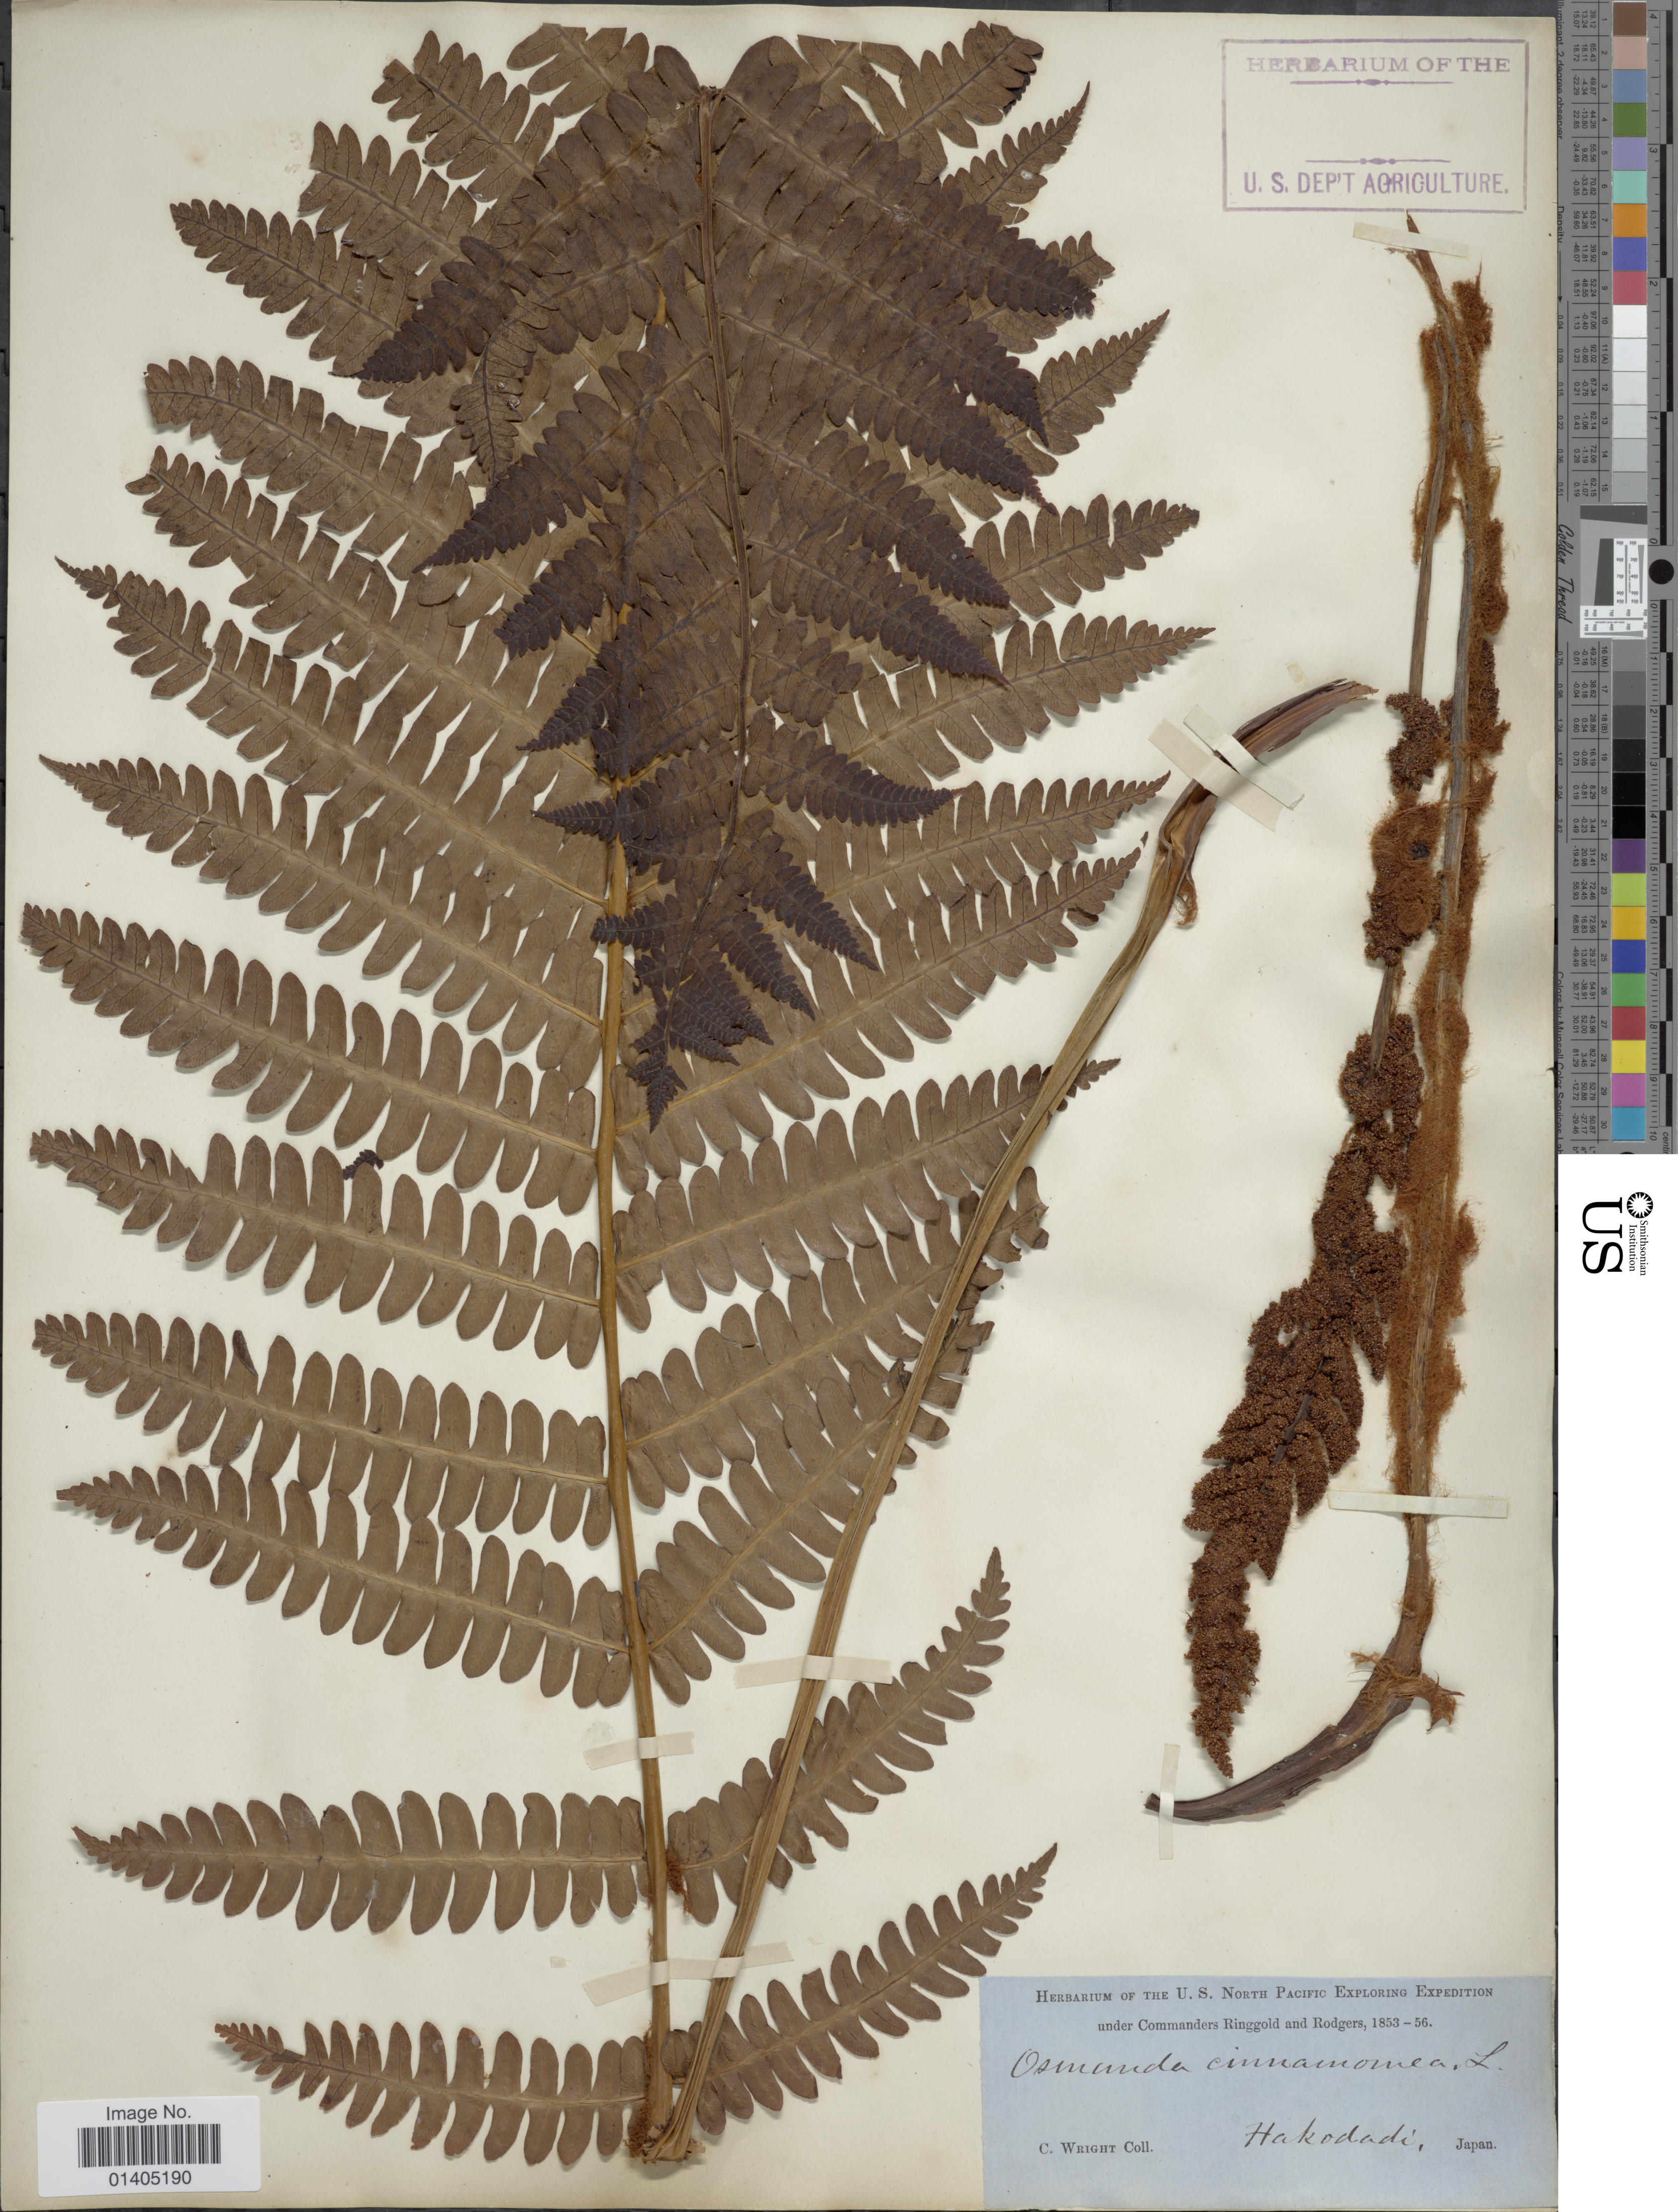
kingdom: Plantae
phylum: Tracheophyta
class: Polypodiopsida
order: Osmundales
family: Osmundaceae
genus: Osmundastrum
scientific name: Osmundastrum cinnamomeum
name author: (L.) C. Presl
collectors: C. Wright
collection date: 1853/1856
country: Japan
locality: Hakodadi